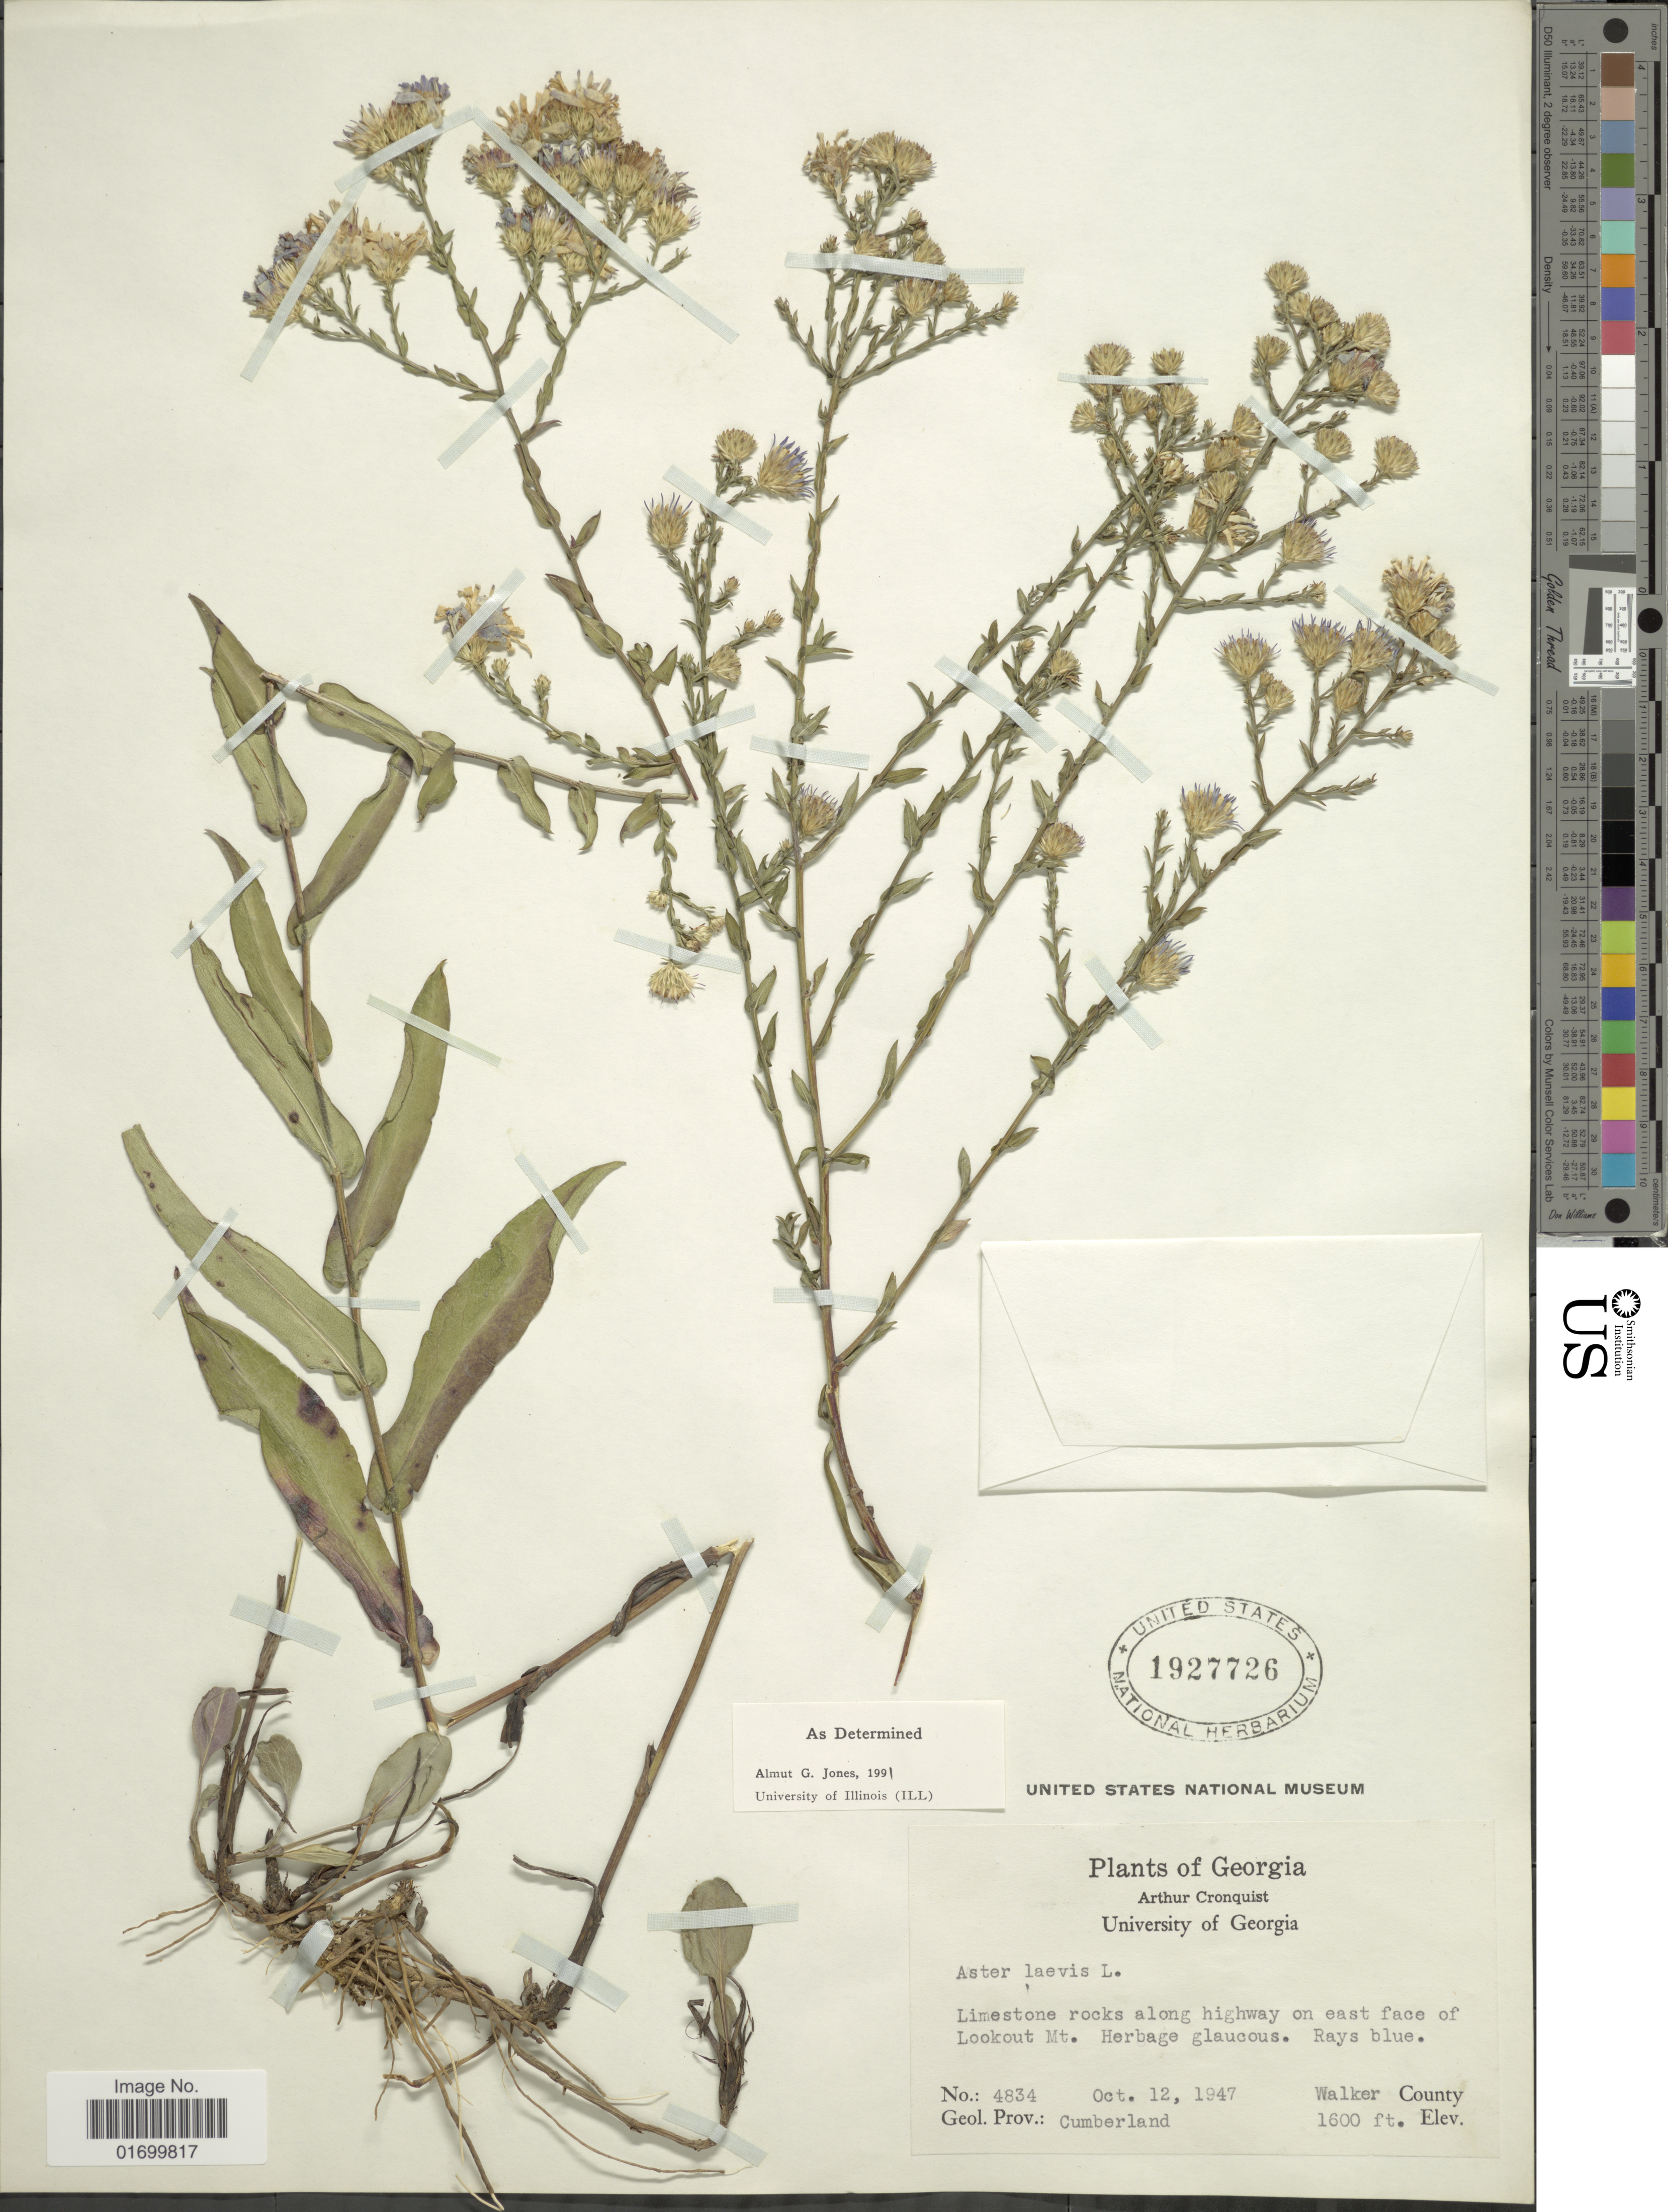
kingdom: Plantae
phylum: Tracheophyta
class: Magnoliopsida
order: Asterales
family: Asteraceae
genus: Symphyotrichum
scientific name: Symphyotrichum laeve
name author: (L.) Á. Löve & D. Löve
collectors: A. J. Cronquist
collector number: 4834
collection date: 1947-10-12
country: United States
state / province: Georgia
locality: Along highway on east face of Lookout Mt. Herbage glaucous. Walker County. Geol. Prov.: Cumberland.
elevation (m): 488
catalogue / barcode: US 1927726